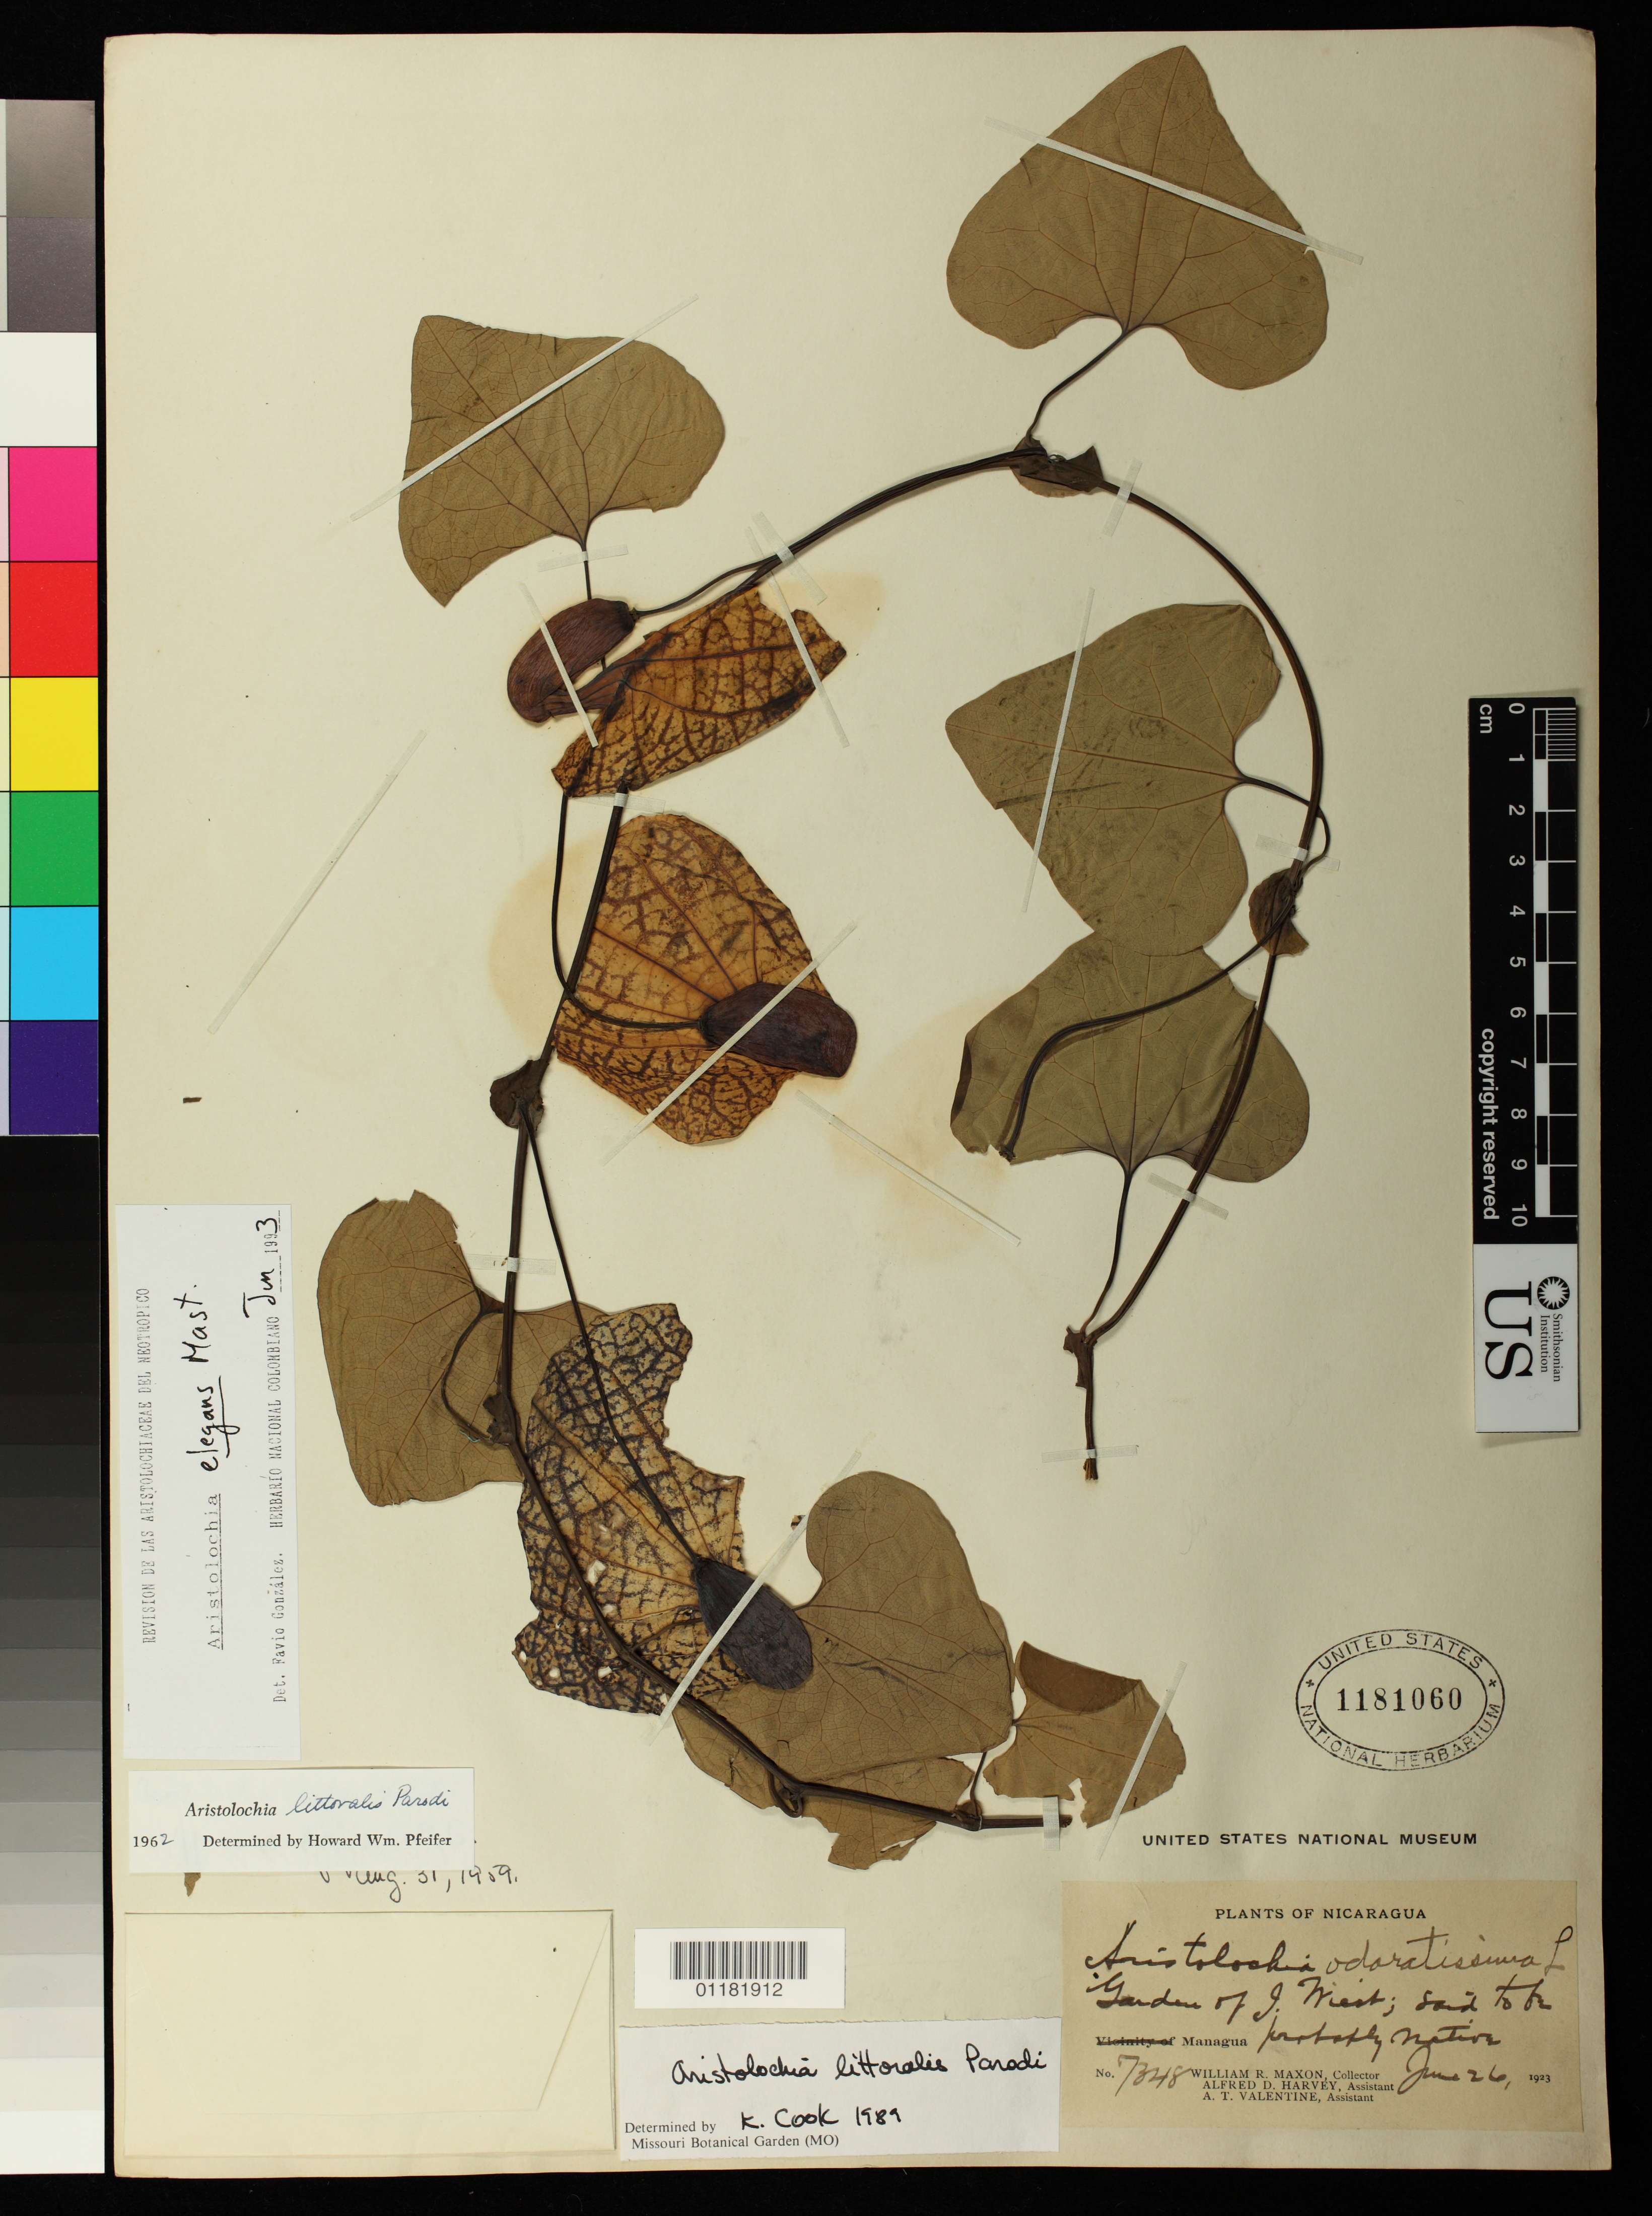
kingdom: Plantae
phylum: Tracheophyta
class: Magnoliopsida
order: Piperales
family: Aristolochiaceae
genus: Aristolochia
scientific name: Aristolochia elegans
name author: Mast.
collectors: W. R. Maxon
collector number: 7348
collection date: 1913-06-26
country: Nicaragua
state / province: Managua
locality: Managua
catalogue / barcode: US 1181060